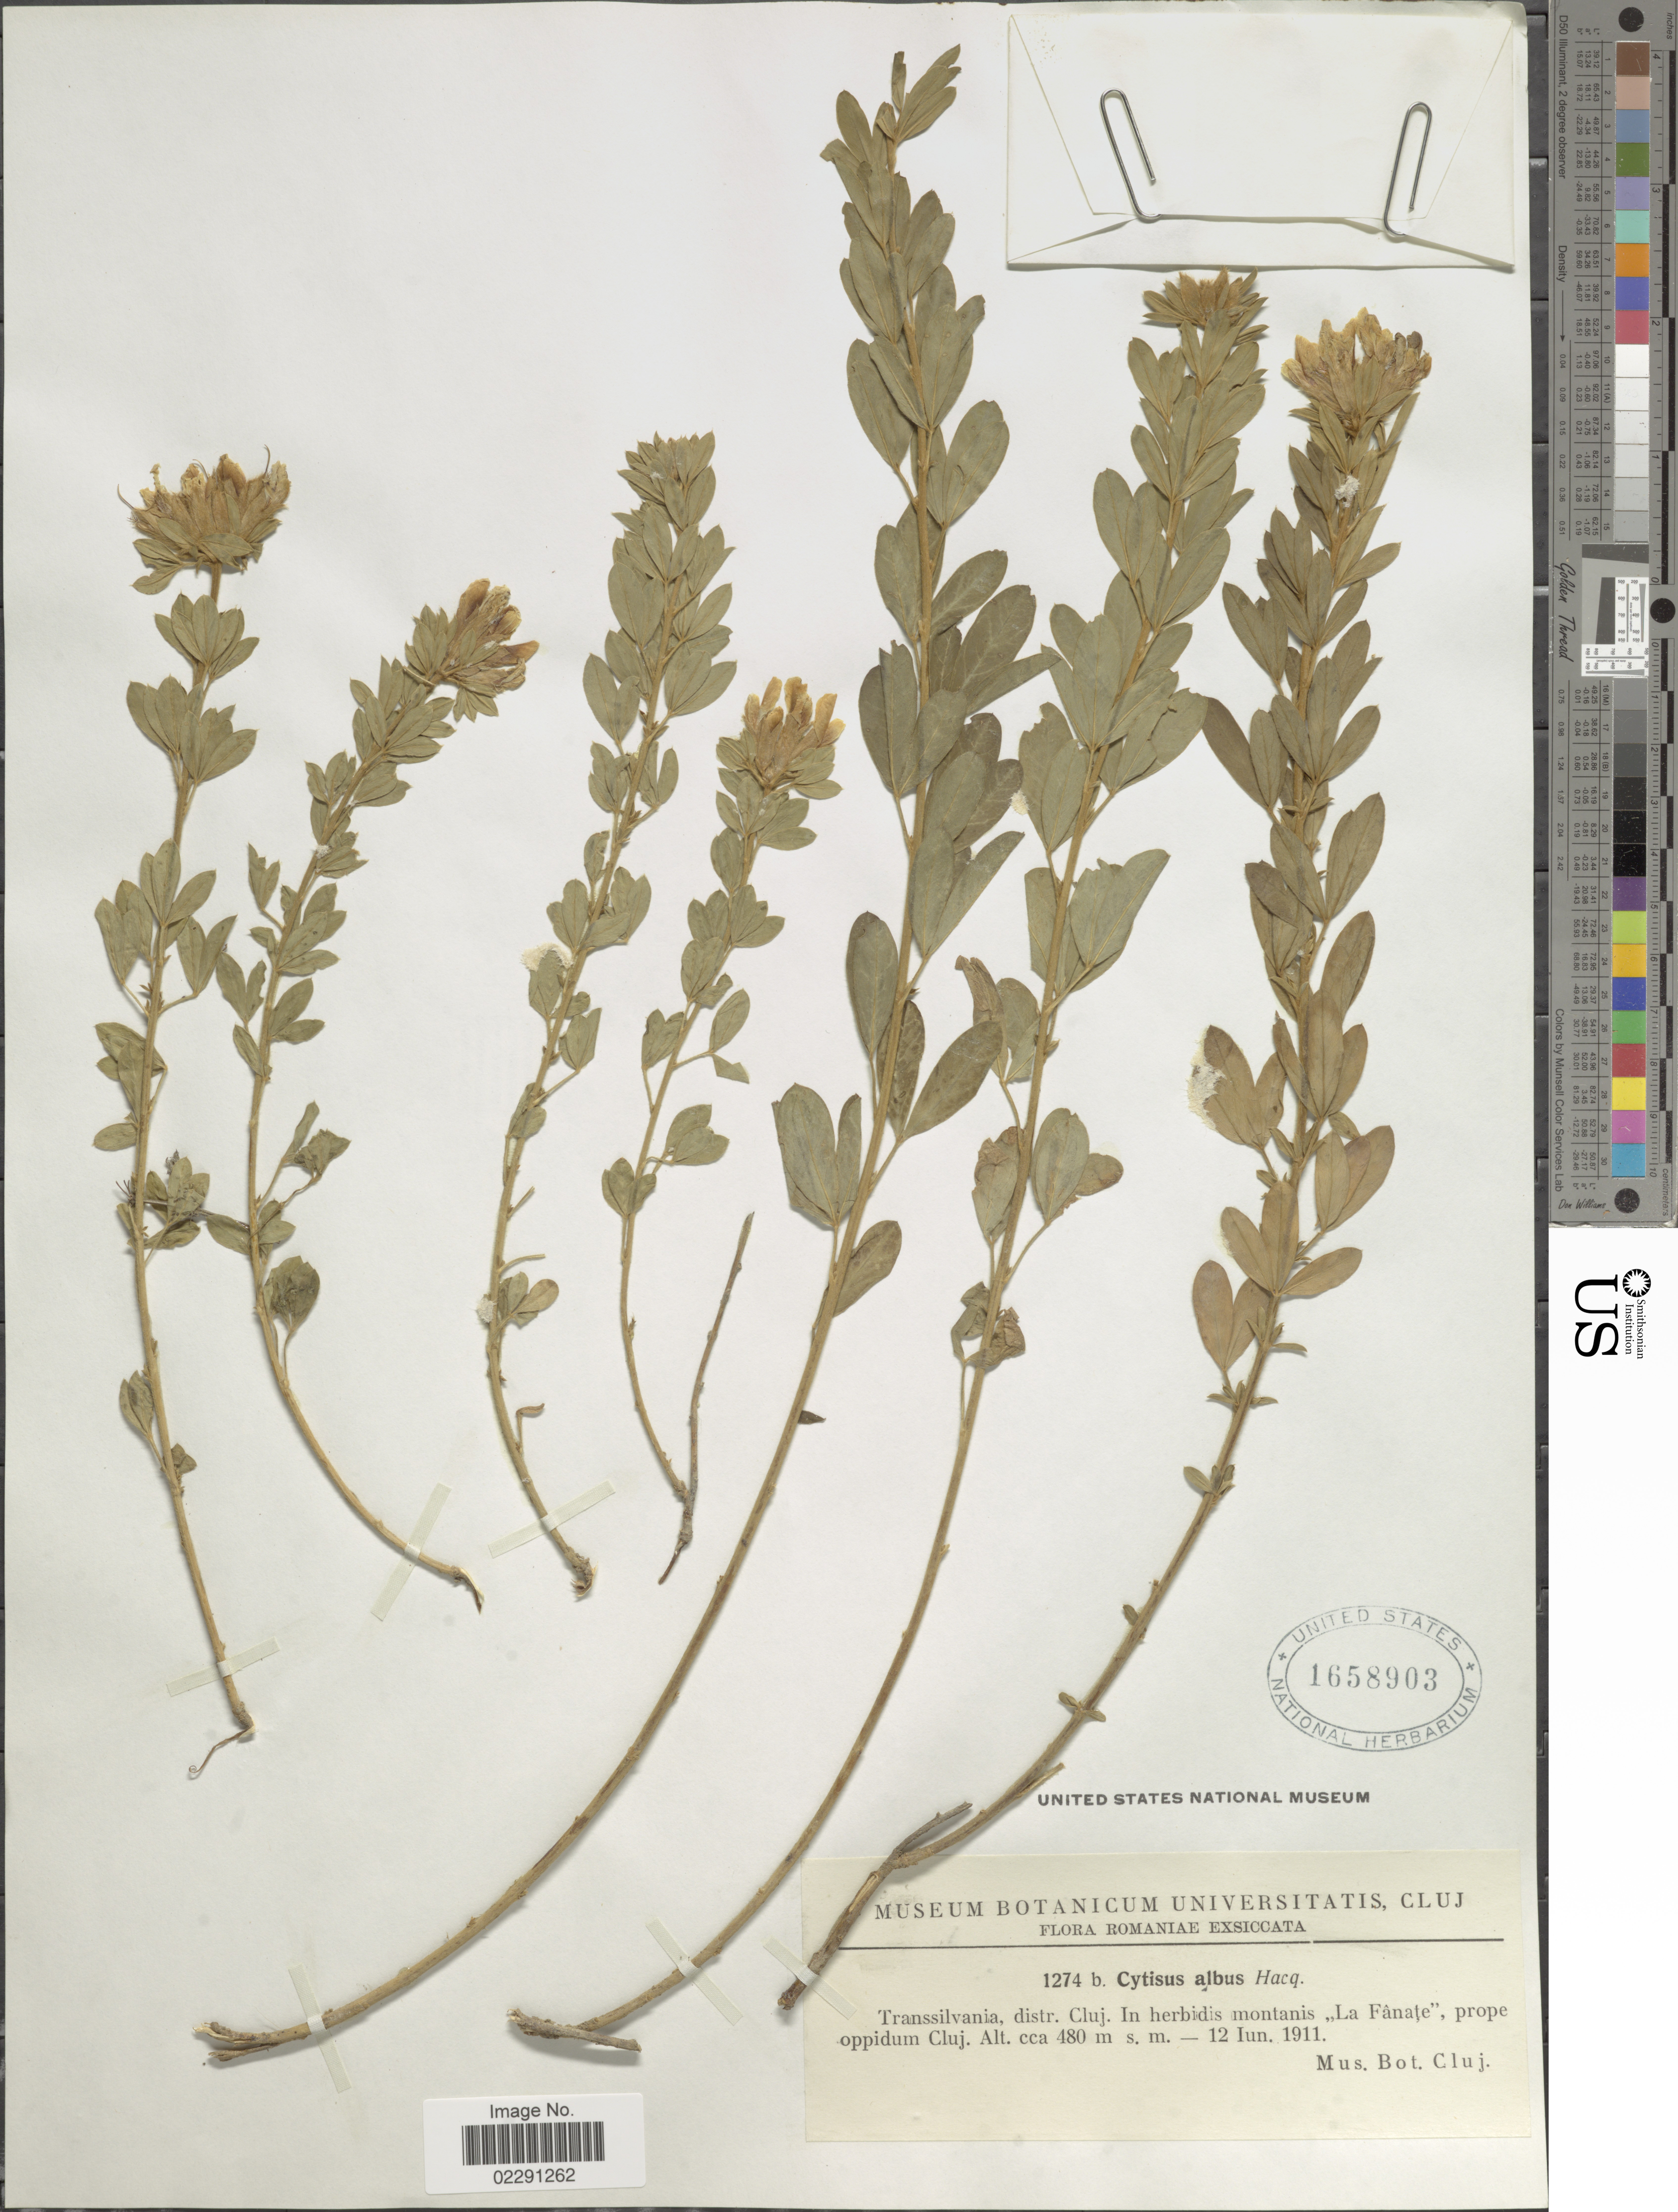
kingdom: Plantae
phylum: Tracheophyta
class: Magnoliopsida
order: Fabales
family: Fabaceae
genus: Cytisus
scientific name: Cytisus albus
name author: Hacq.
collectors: Mus. Bot. Cluj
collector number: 1274b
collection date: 1911-06-12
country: Romania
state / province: Cluj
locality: Transsilvania, in herbidis montanis "La Fanate", prope oppidium Cluj.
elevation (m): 480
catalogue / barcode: US 1658903